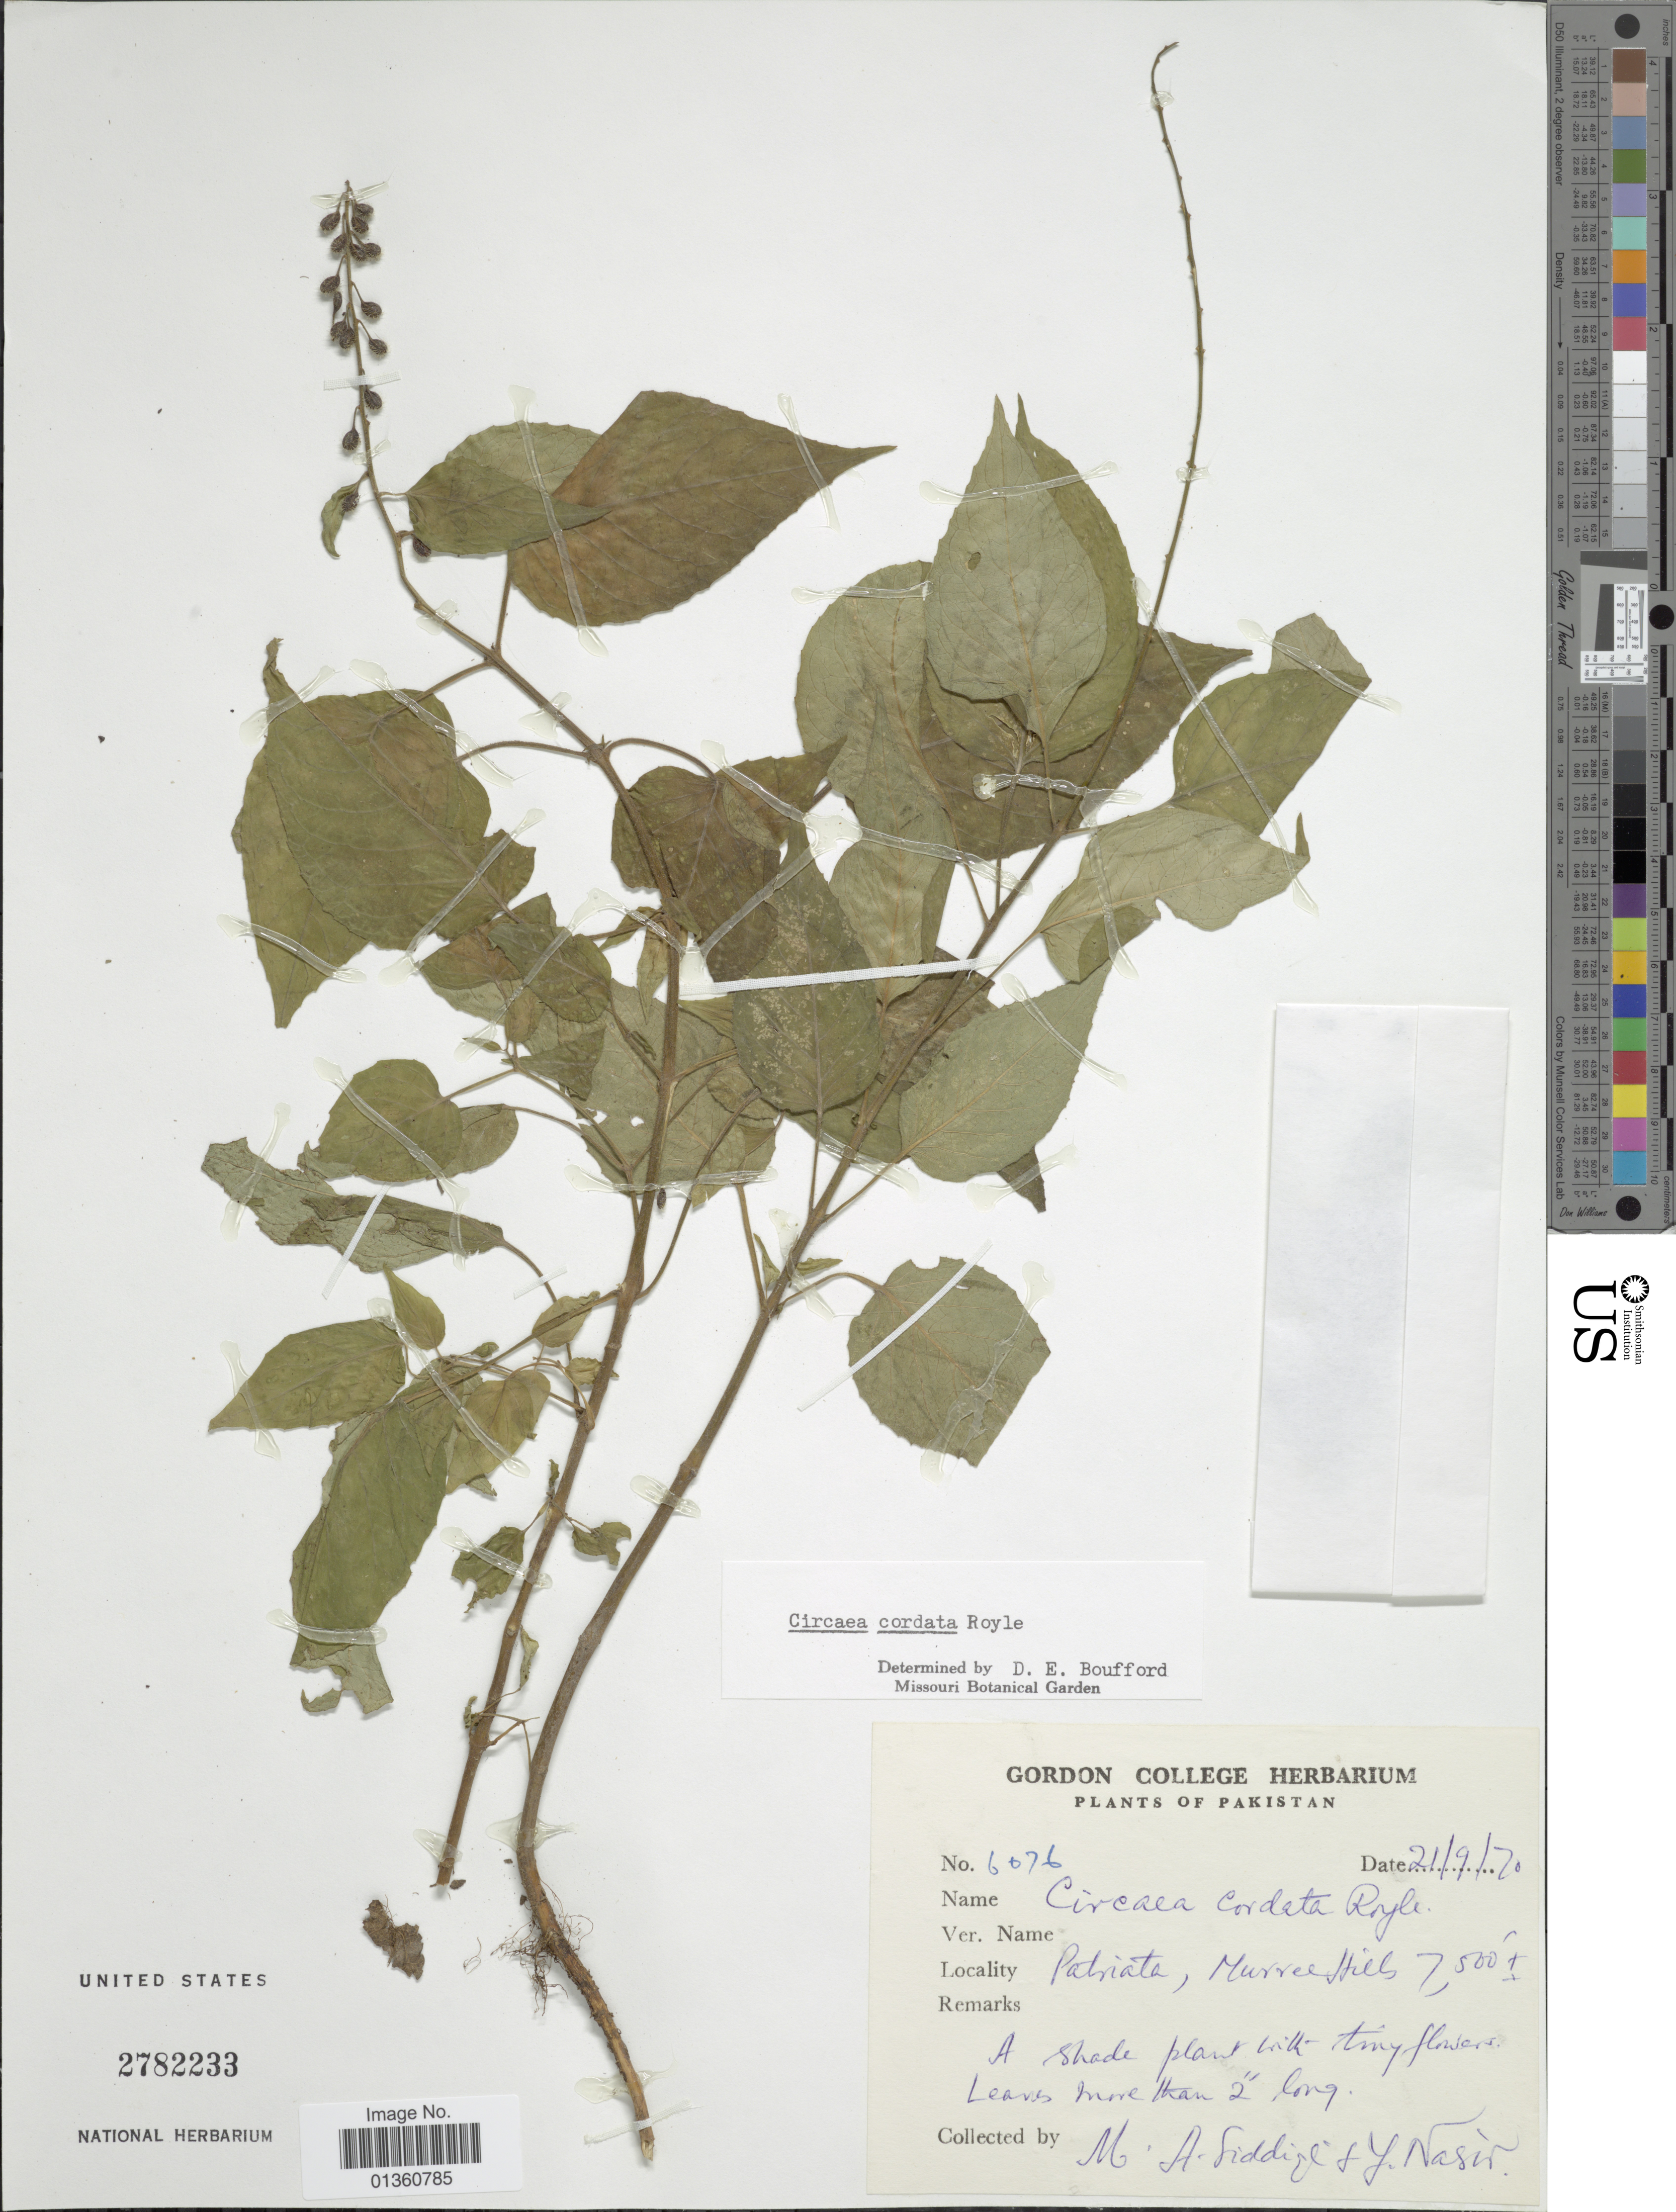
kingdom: Plantae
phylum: Tracheophyta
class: Magnoliopsida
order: Myrtales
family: Onagraceae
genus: Circaea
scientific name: Circaea cordata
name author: Royle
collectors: M. Siddiqi & Y. Nasir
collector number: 6076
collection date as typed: Transcribed d/m/y: 21/9/70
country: Pakistan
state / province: Punjab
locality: Patriata, Murree Hills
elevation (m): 2286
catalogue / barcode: US 2782233